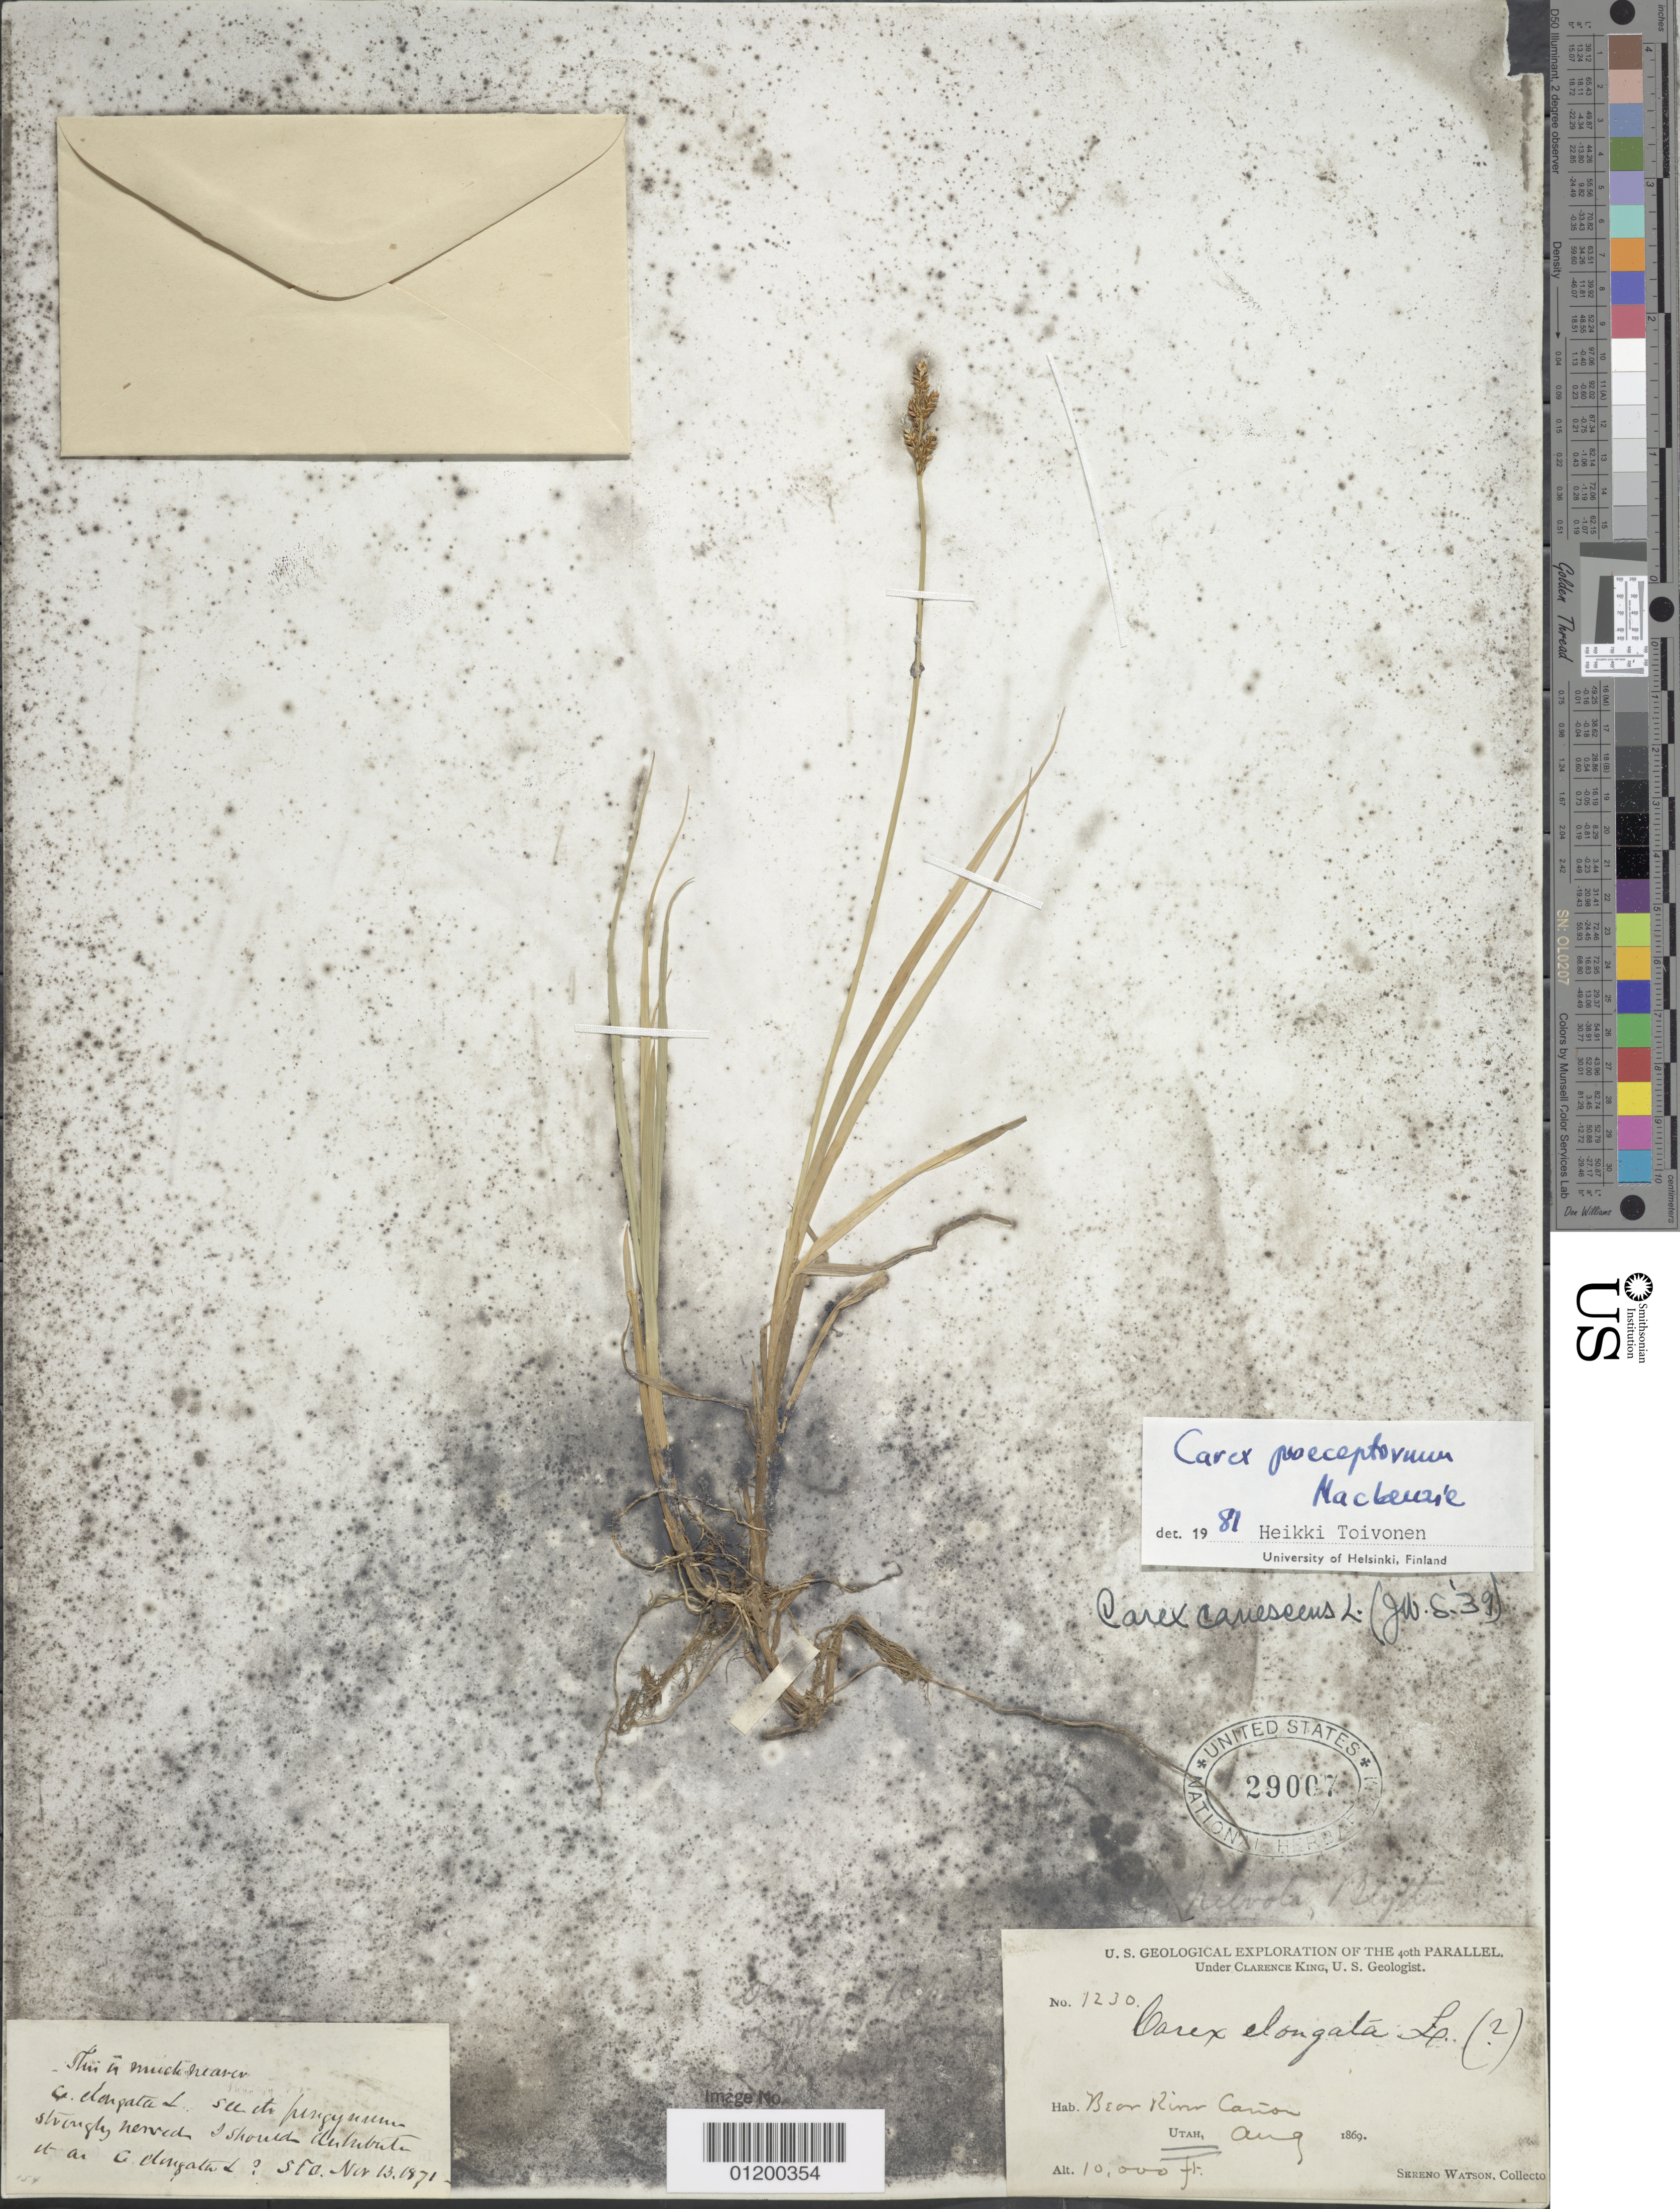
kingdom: Plantae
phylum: Tracheophyta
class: Liliopsida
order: Poales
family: Cyperaceae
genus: Carex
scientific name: Carex praeceptorum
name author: Mack.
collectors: S. Watson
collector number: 1230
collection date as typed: Aug1869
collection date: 1869-08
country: United States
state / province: Utah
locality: Bear River Canyon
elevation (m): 3048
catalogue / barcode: US 29007